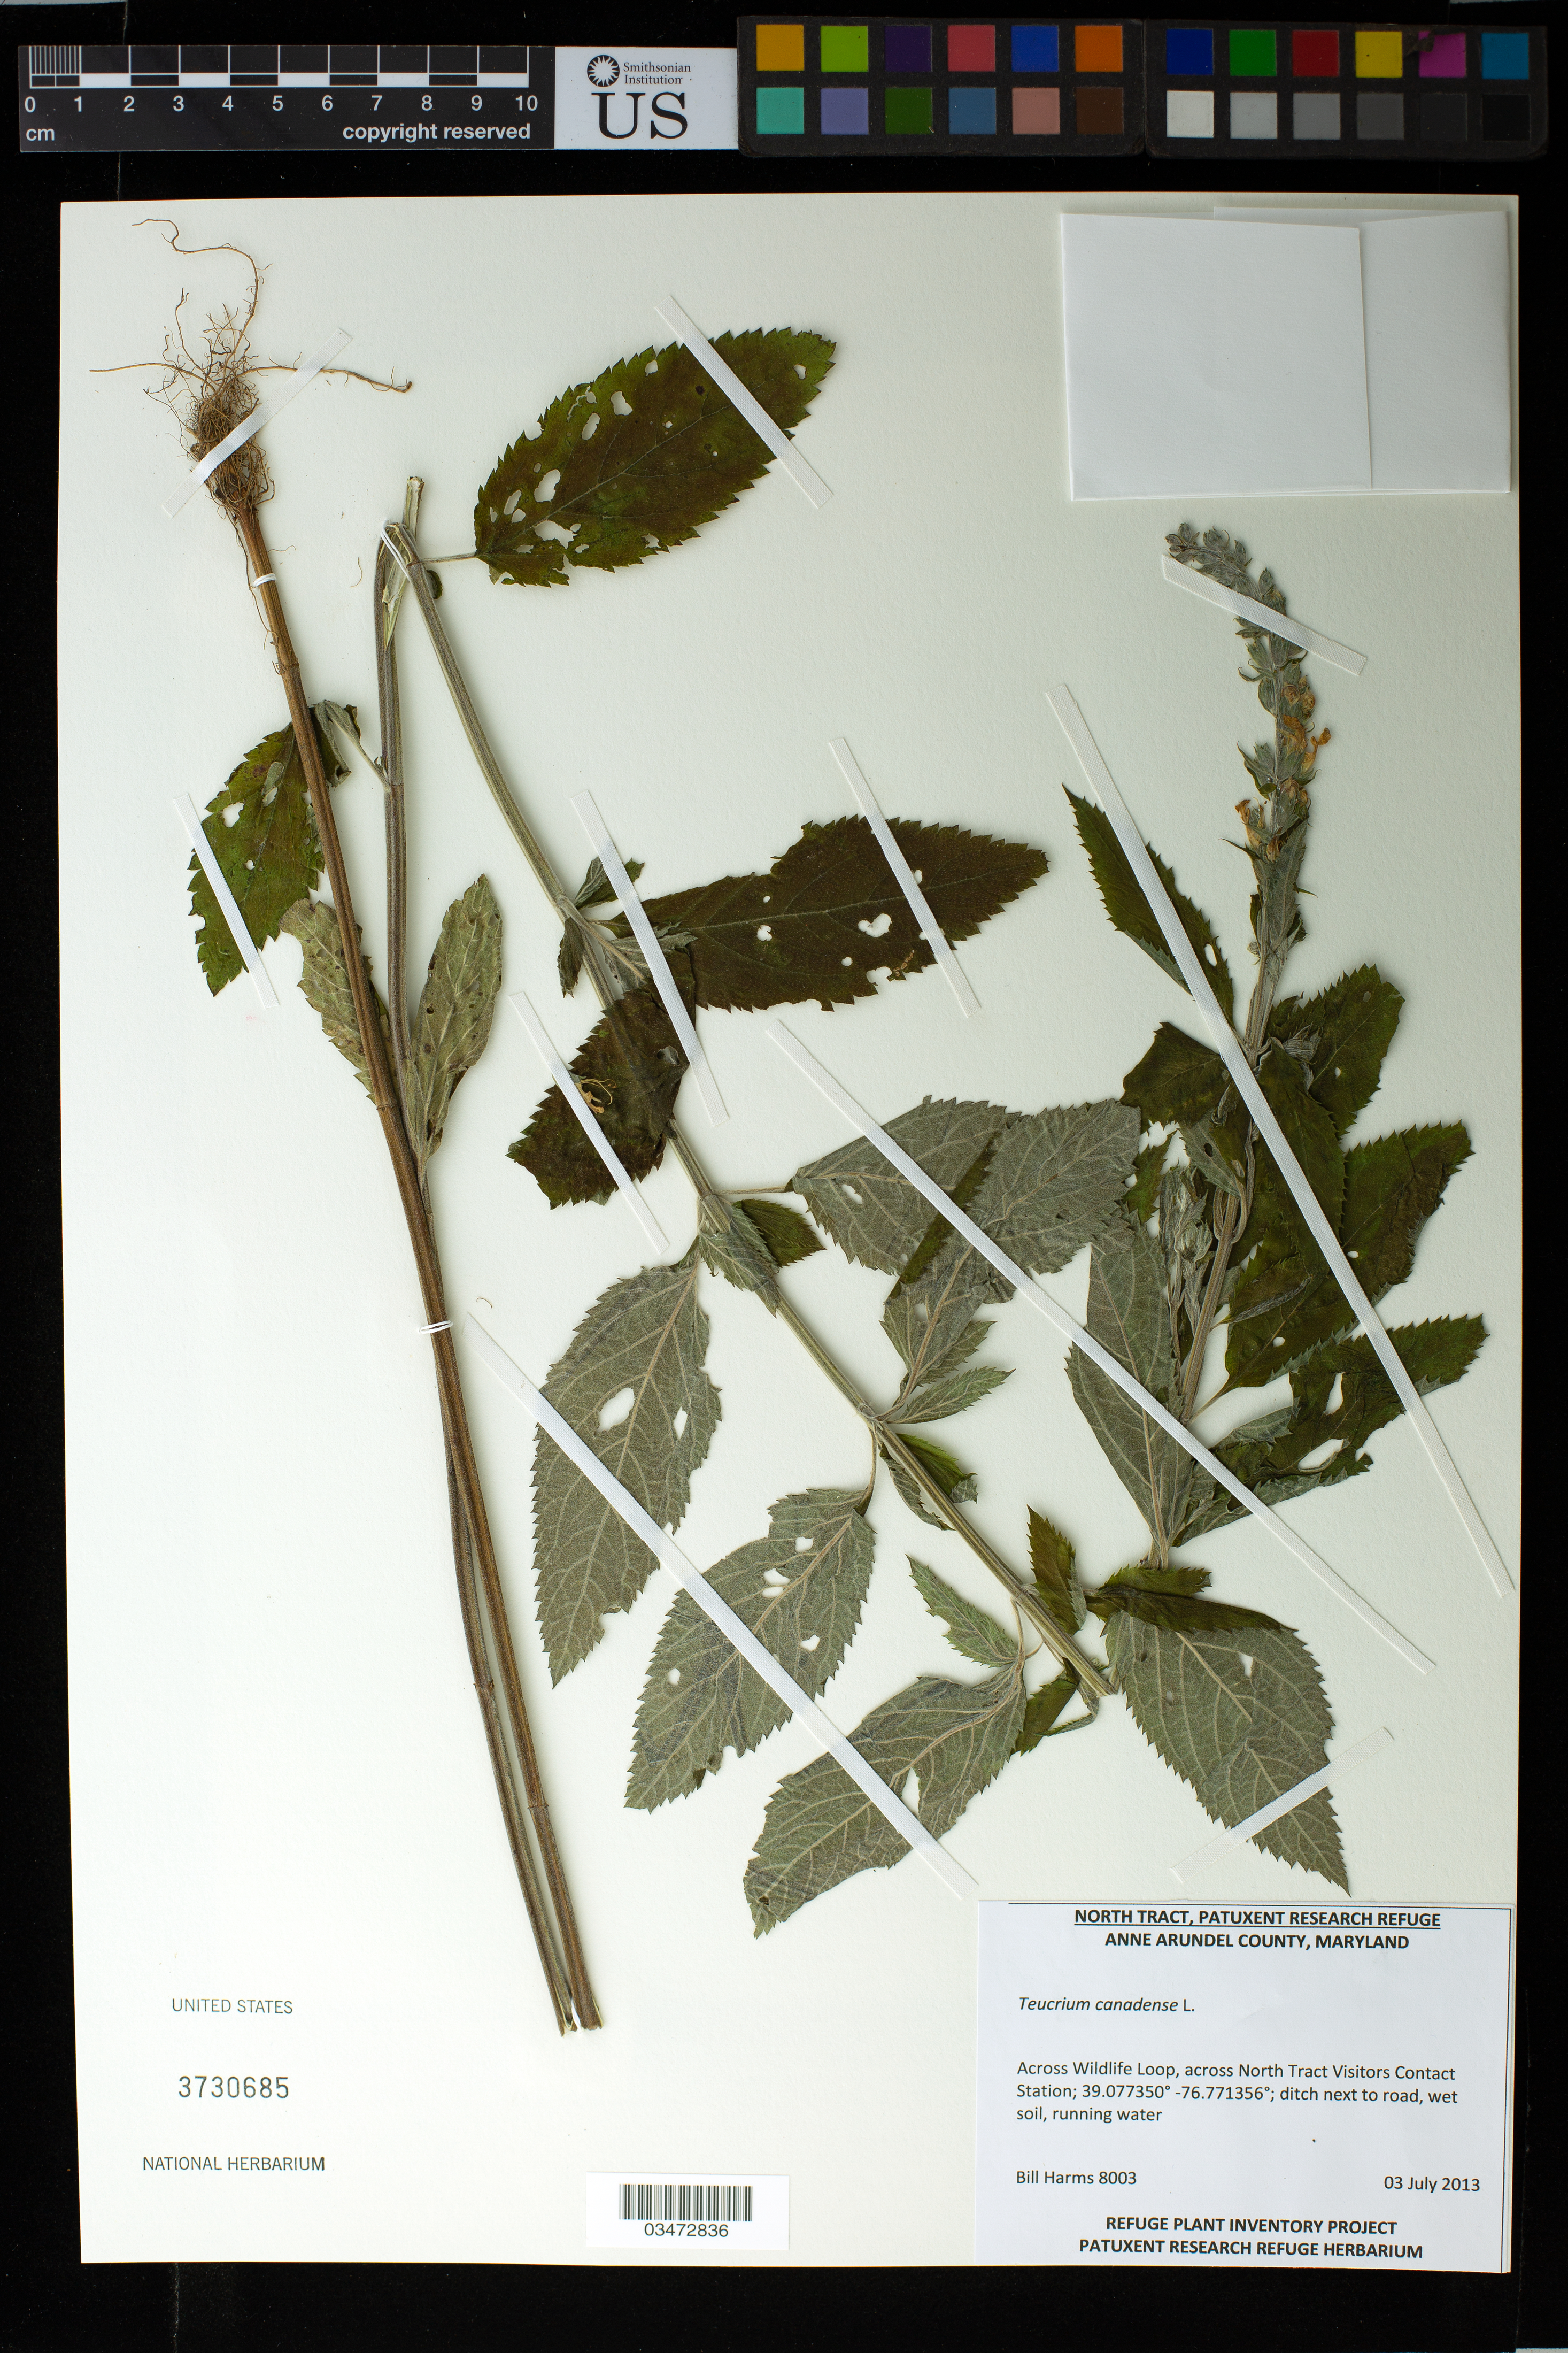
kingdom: Plantae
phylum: Tracheophyta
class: Magnoliopsida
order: Lamiales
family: Lamiaceae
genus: Teucrium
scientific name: Teucrium canadense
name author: L.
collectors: B. Harms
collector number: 8003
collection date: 2013-07-03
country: United States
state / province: Maryland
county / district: Anne Arundel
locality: Across Wildlife Loop, across North Tract Visitors Contact Station; ditch next to road, wet soil, running water.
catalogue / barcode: US 3730685